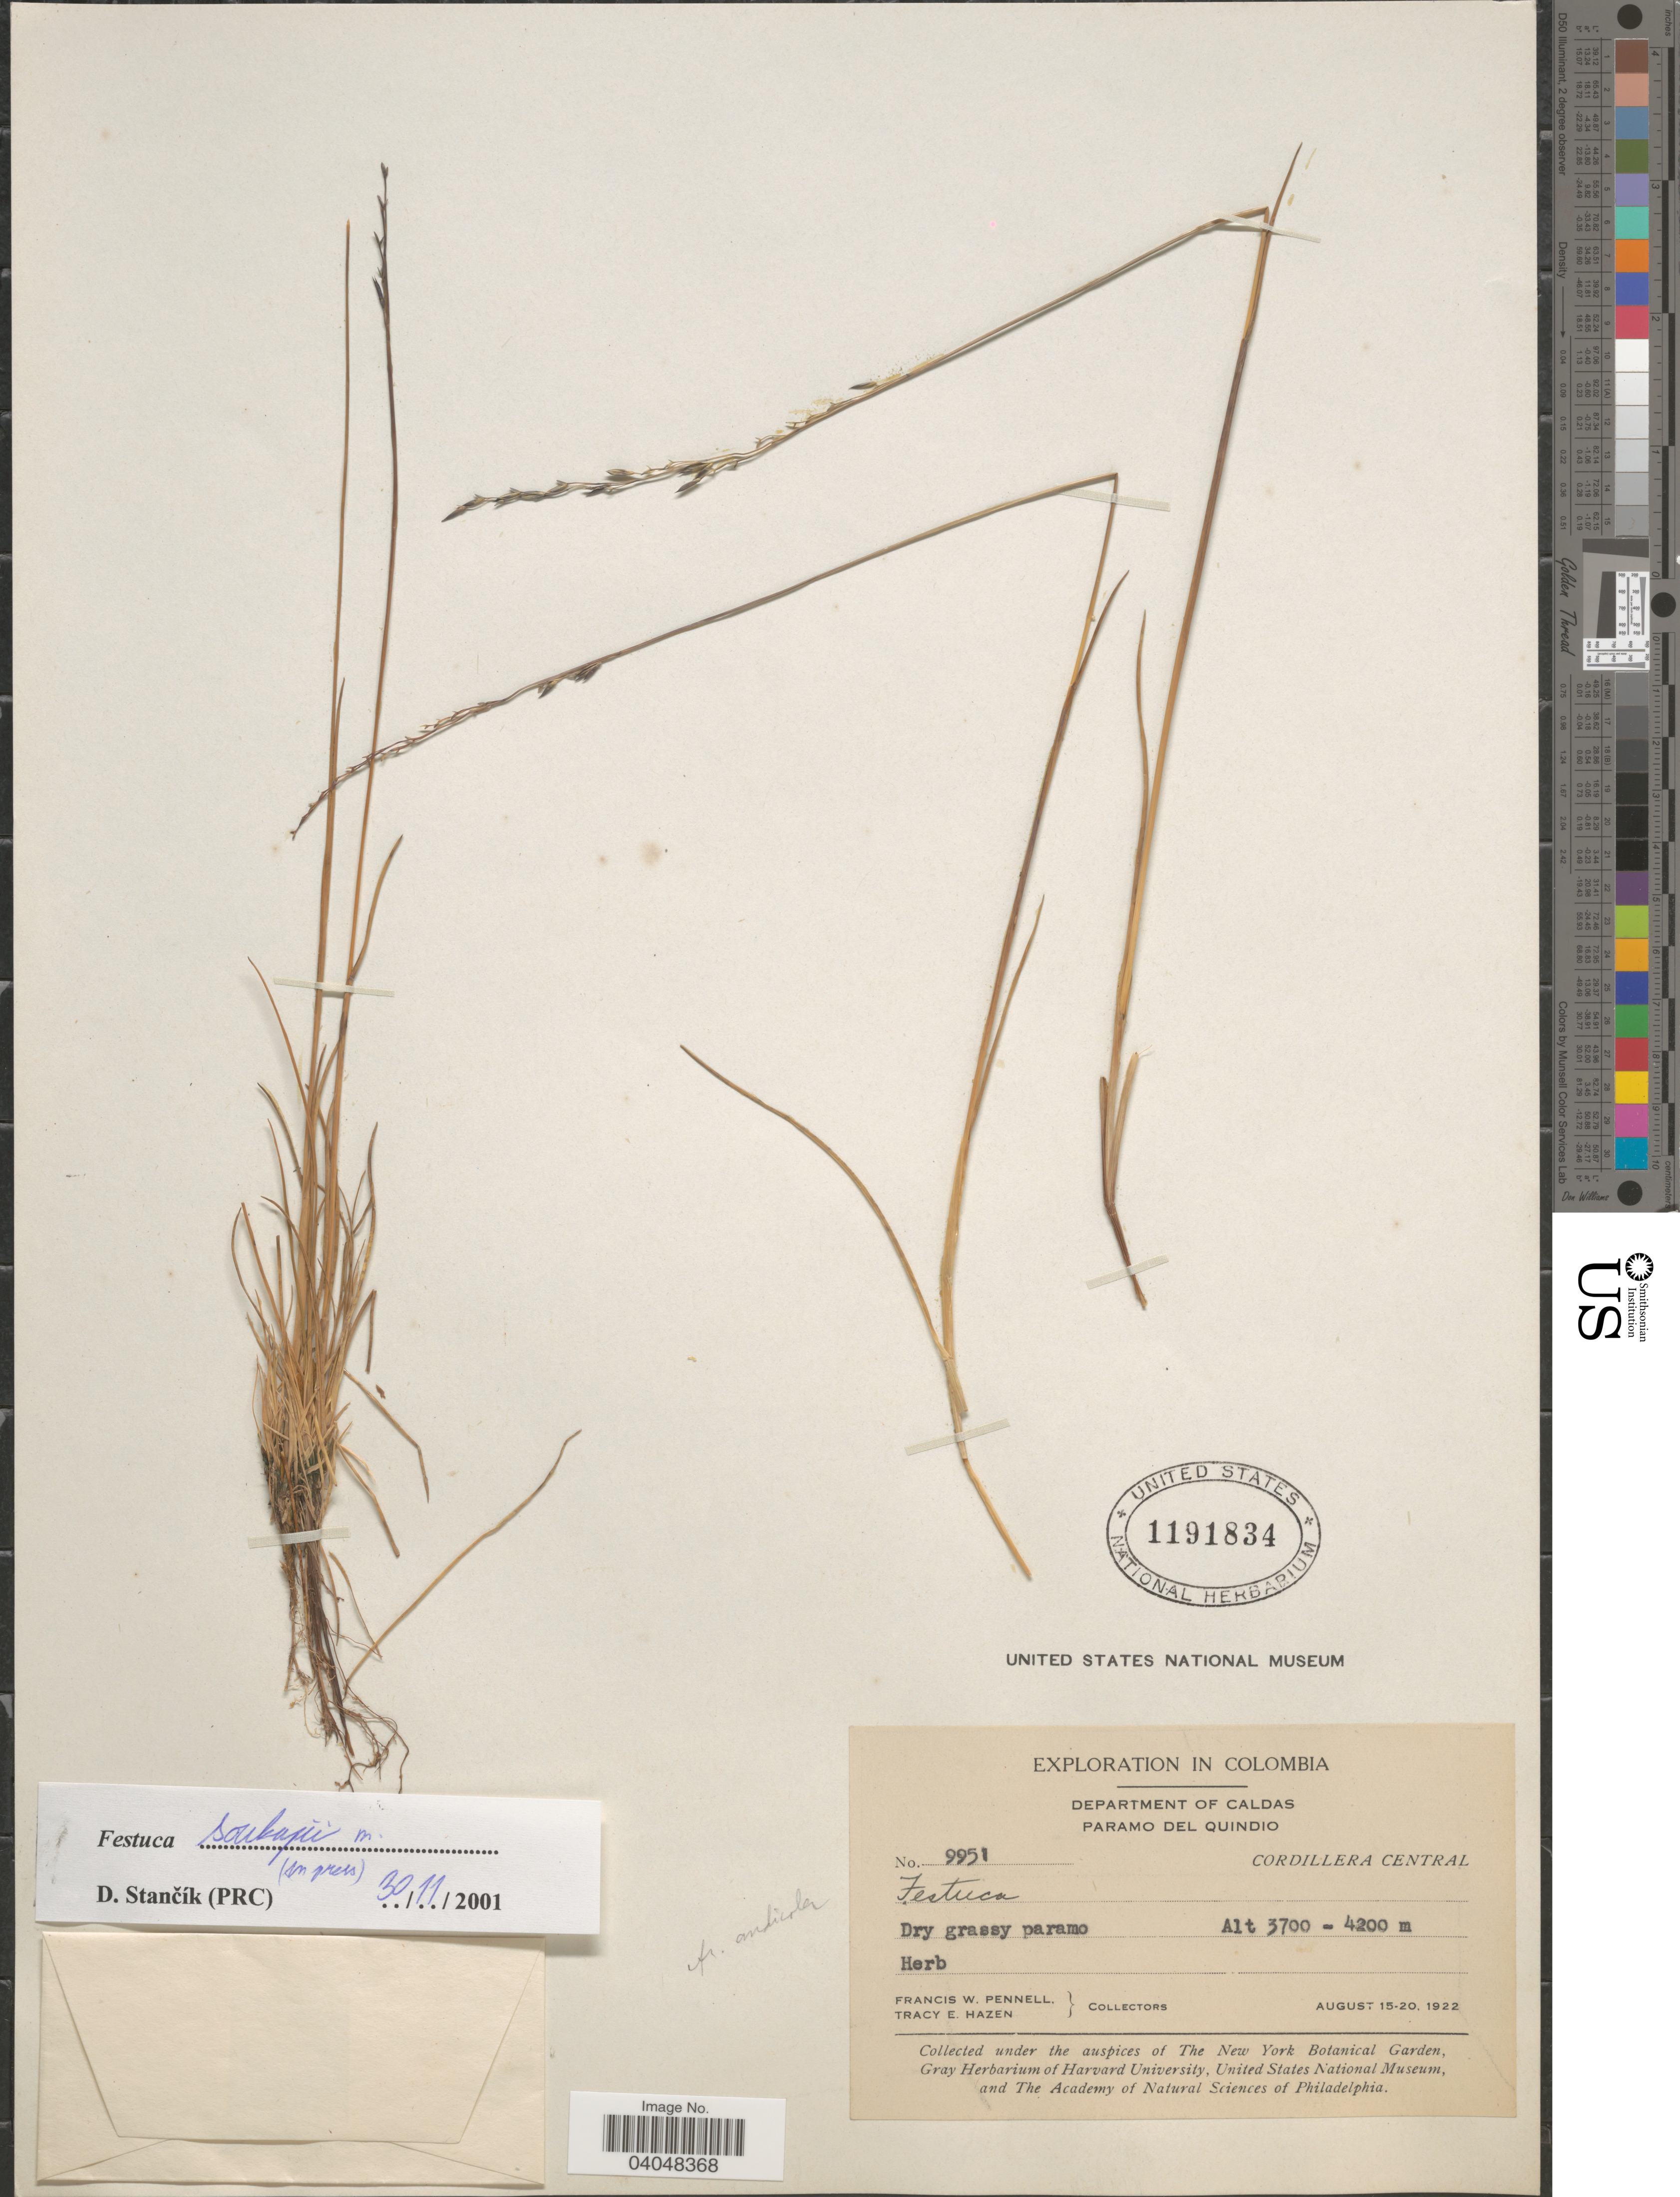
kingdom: Plantae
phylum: Tracheophyta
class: Liliopsida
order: Poales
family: Poaceae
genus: Festuca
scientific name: Festuca soukupii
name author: Stancik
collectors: F. W. Pennell & T. E. Hazen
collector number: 9951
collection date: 1922-08-15/1922-08-20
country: Colombia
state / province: Caldas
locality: Department of Caldas. Paramo del Quindio. Cordillera Central.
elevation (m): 3700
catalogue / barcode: US 1191834